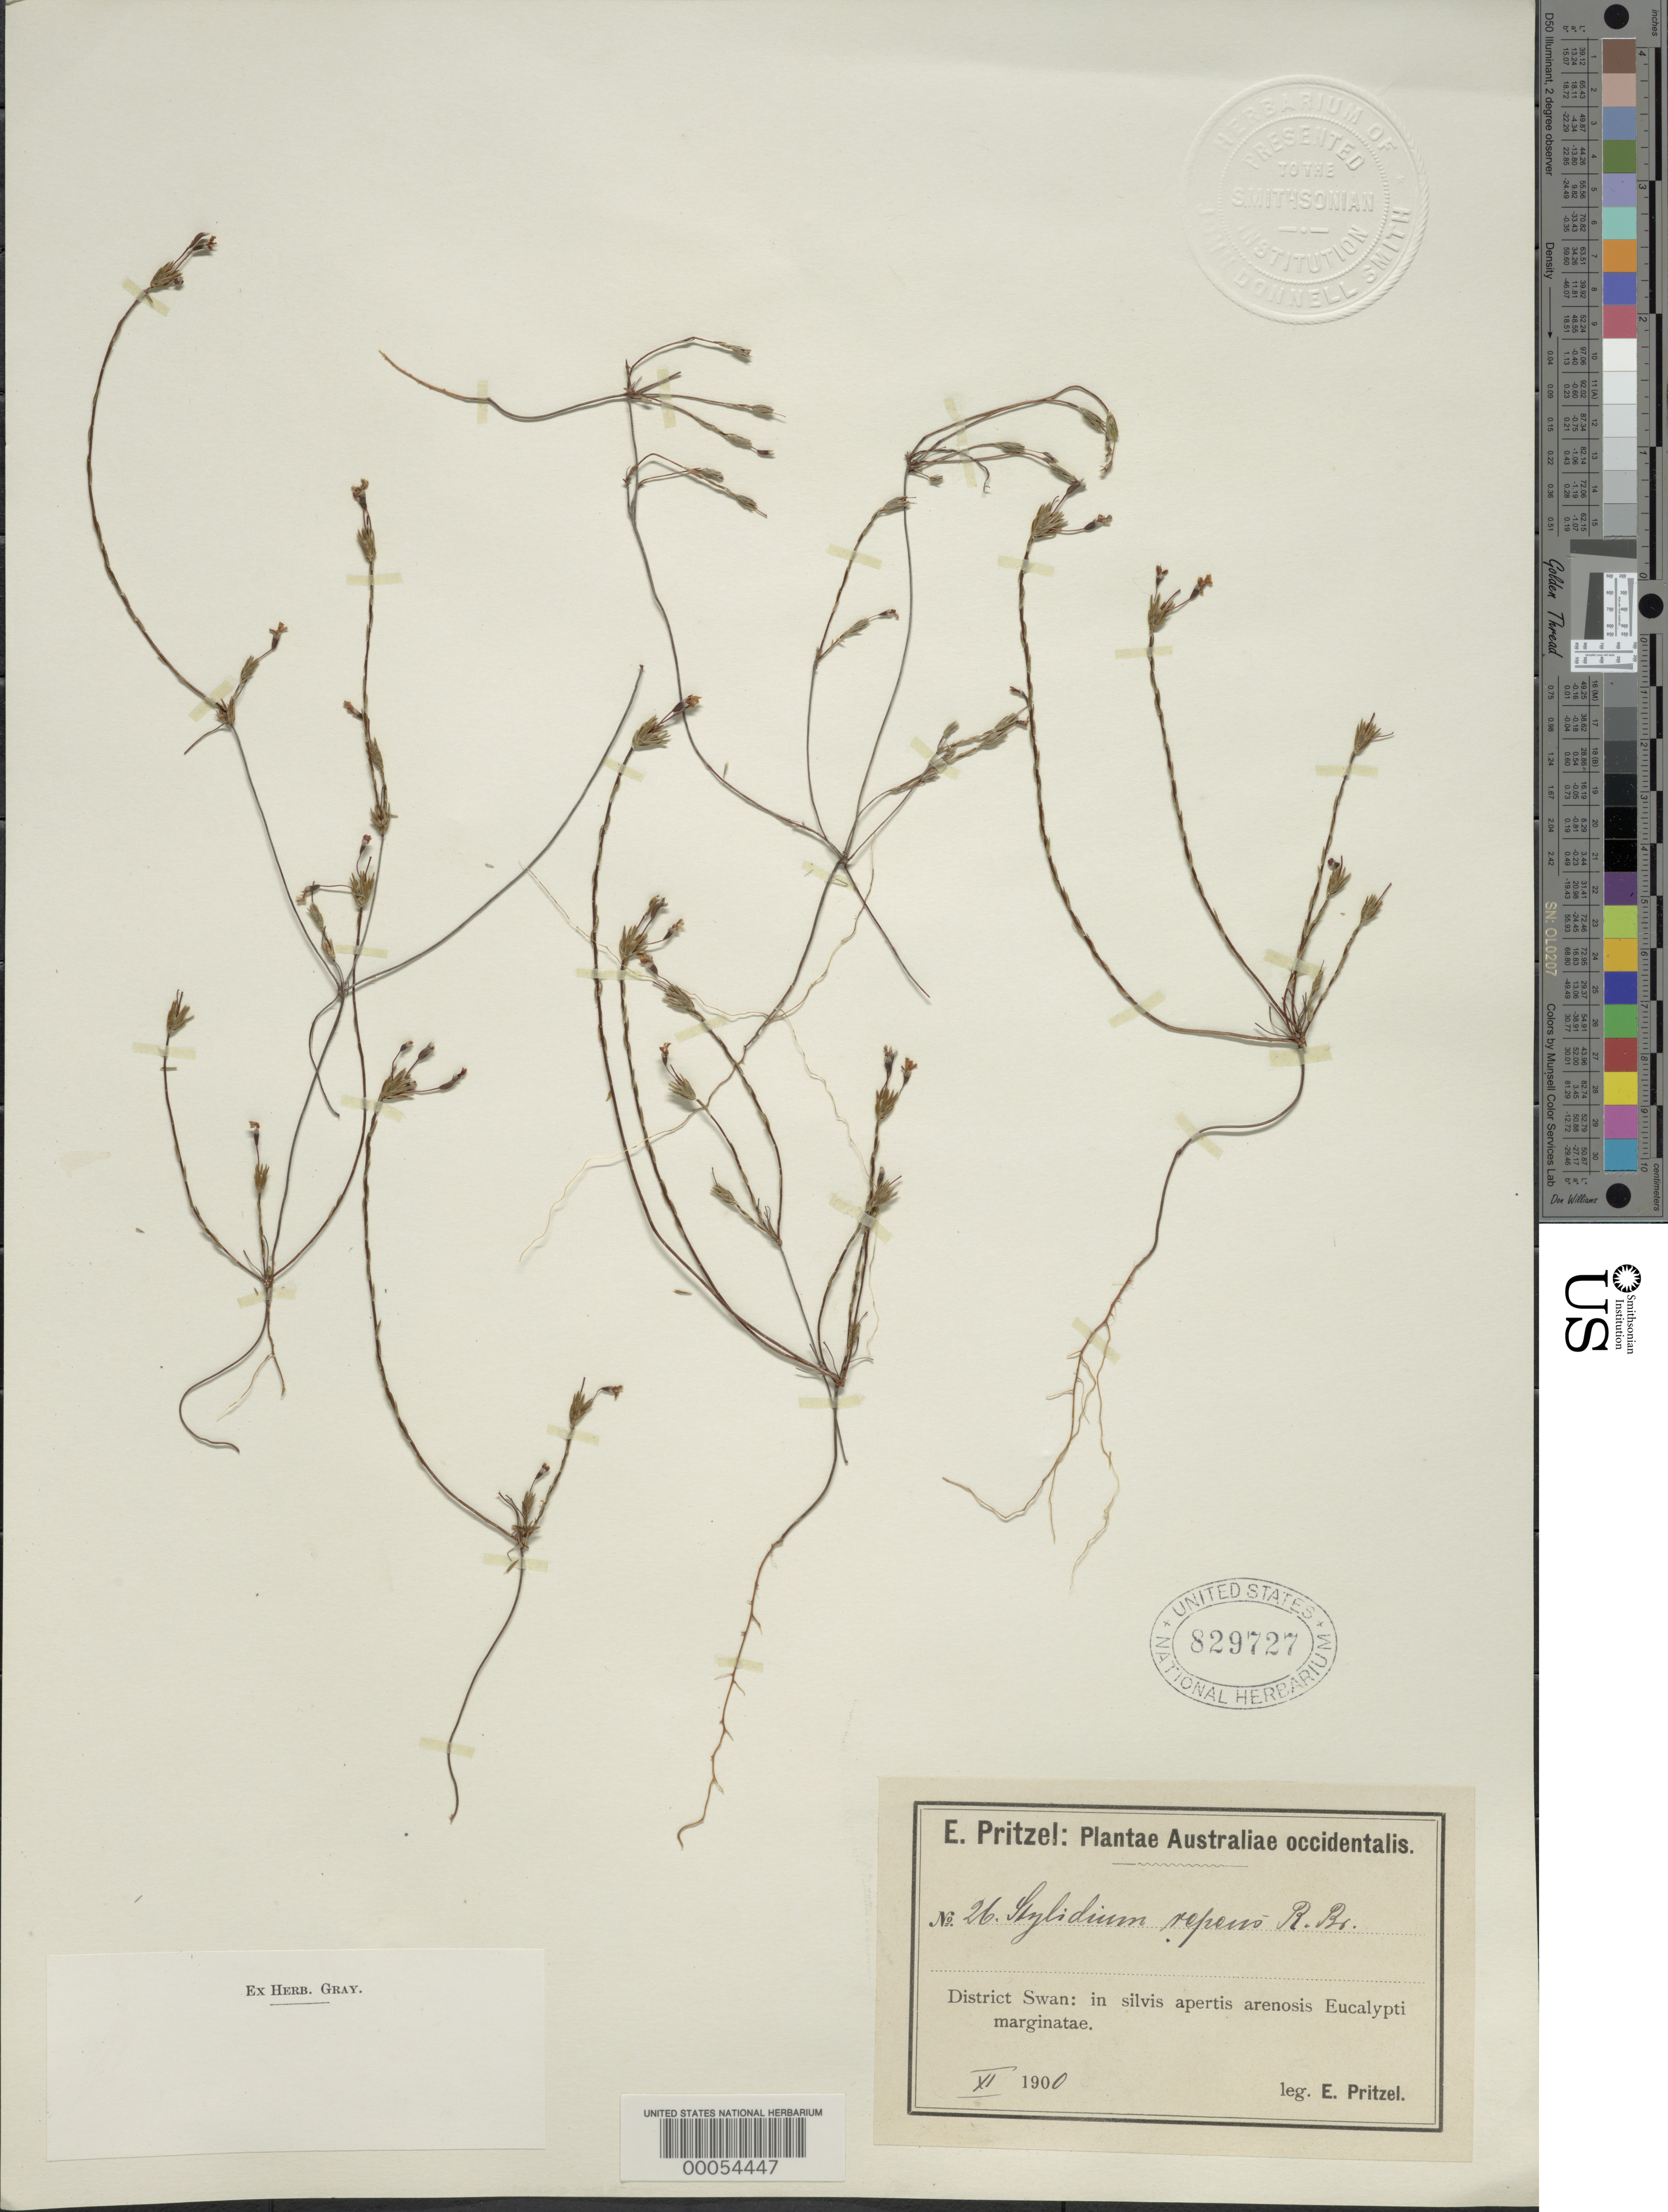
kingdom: Plantae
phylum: Tracheophyta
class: Magnoliopsida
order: Asterales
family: Stylidiaceae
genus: Stylidium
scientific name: Stylidium repens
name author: R. Br.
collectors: E. G. Pritzel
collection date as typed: Nov 1900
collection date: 1900-11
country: Australia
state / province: Western Australia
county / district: Swan Swan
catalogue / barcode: US 829727